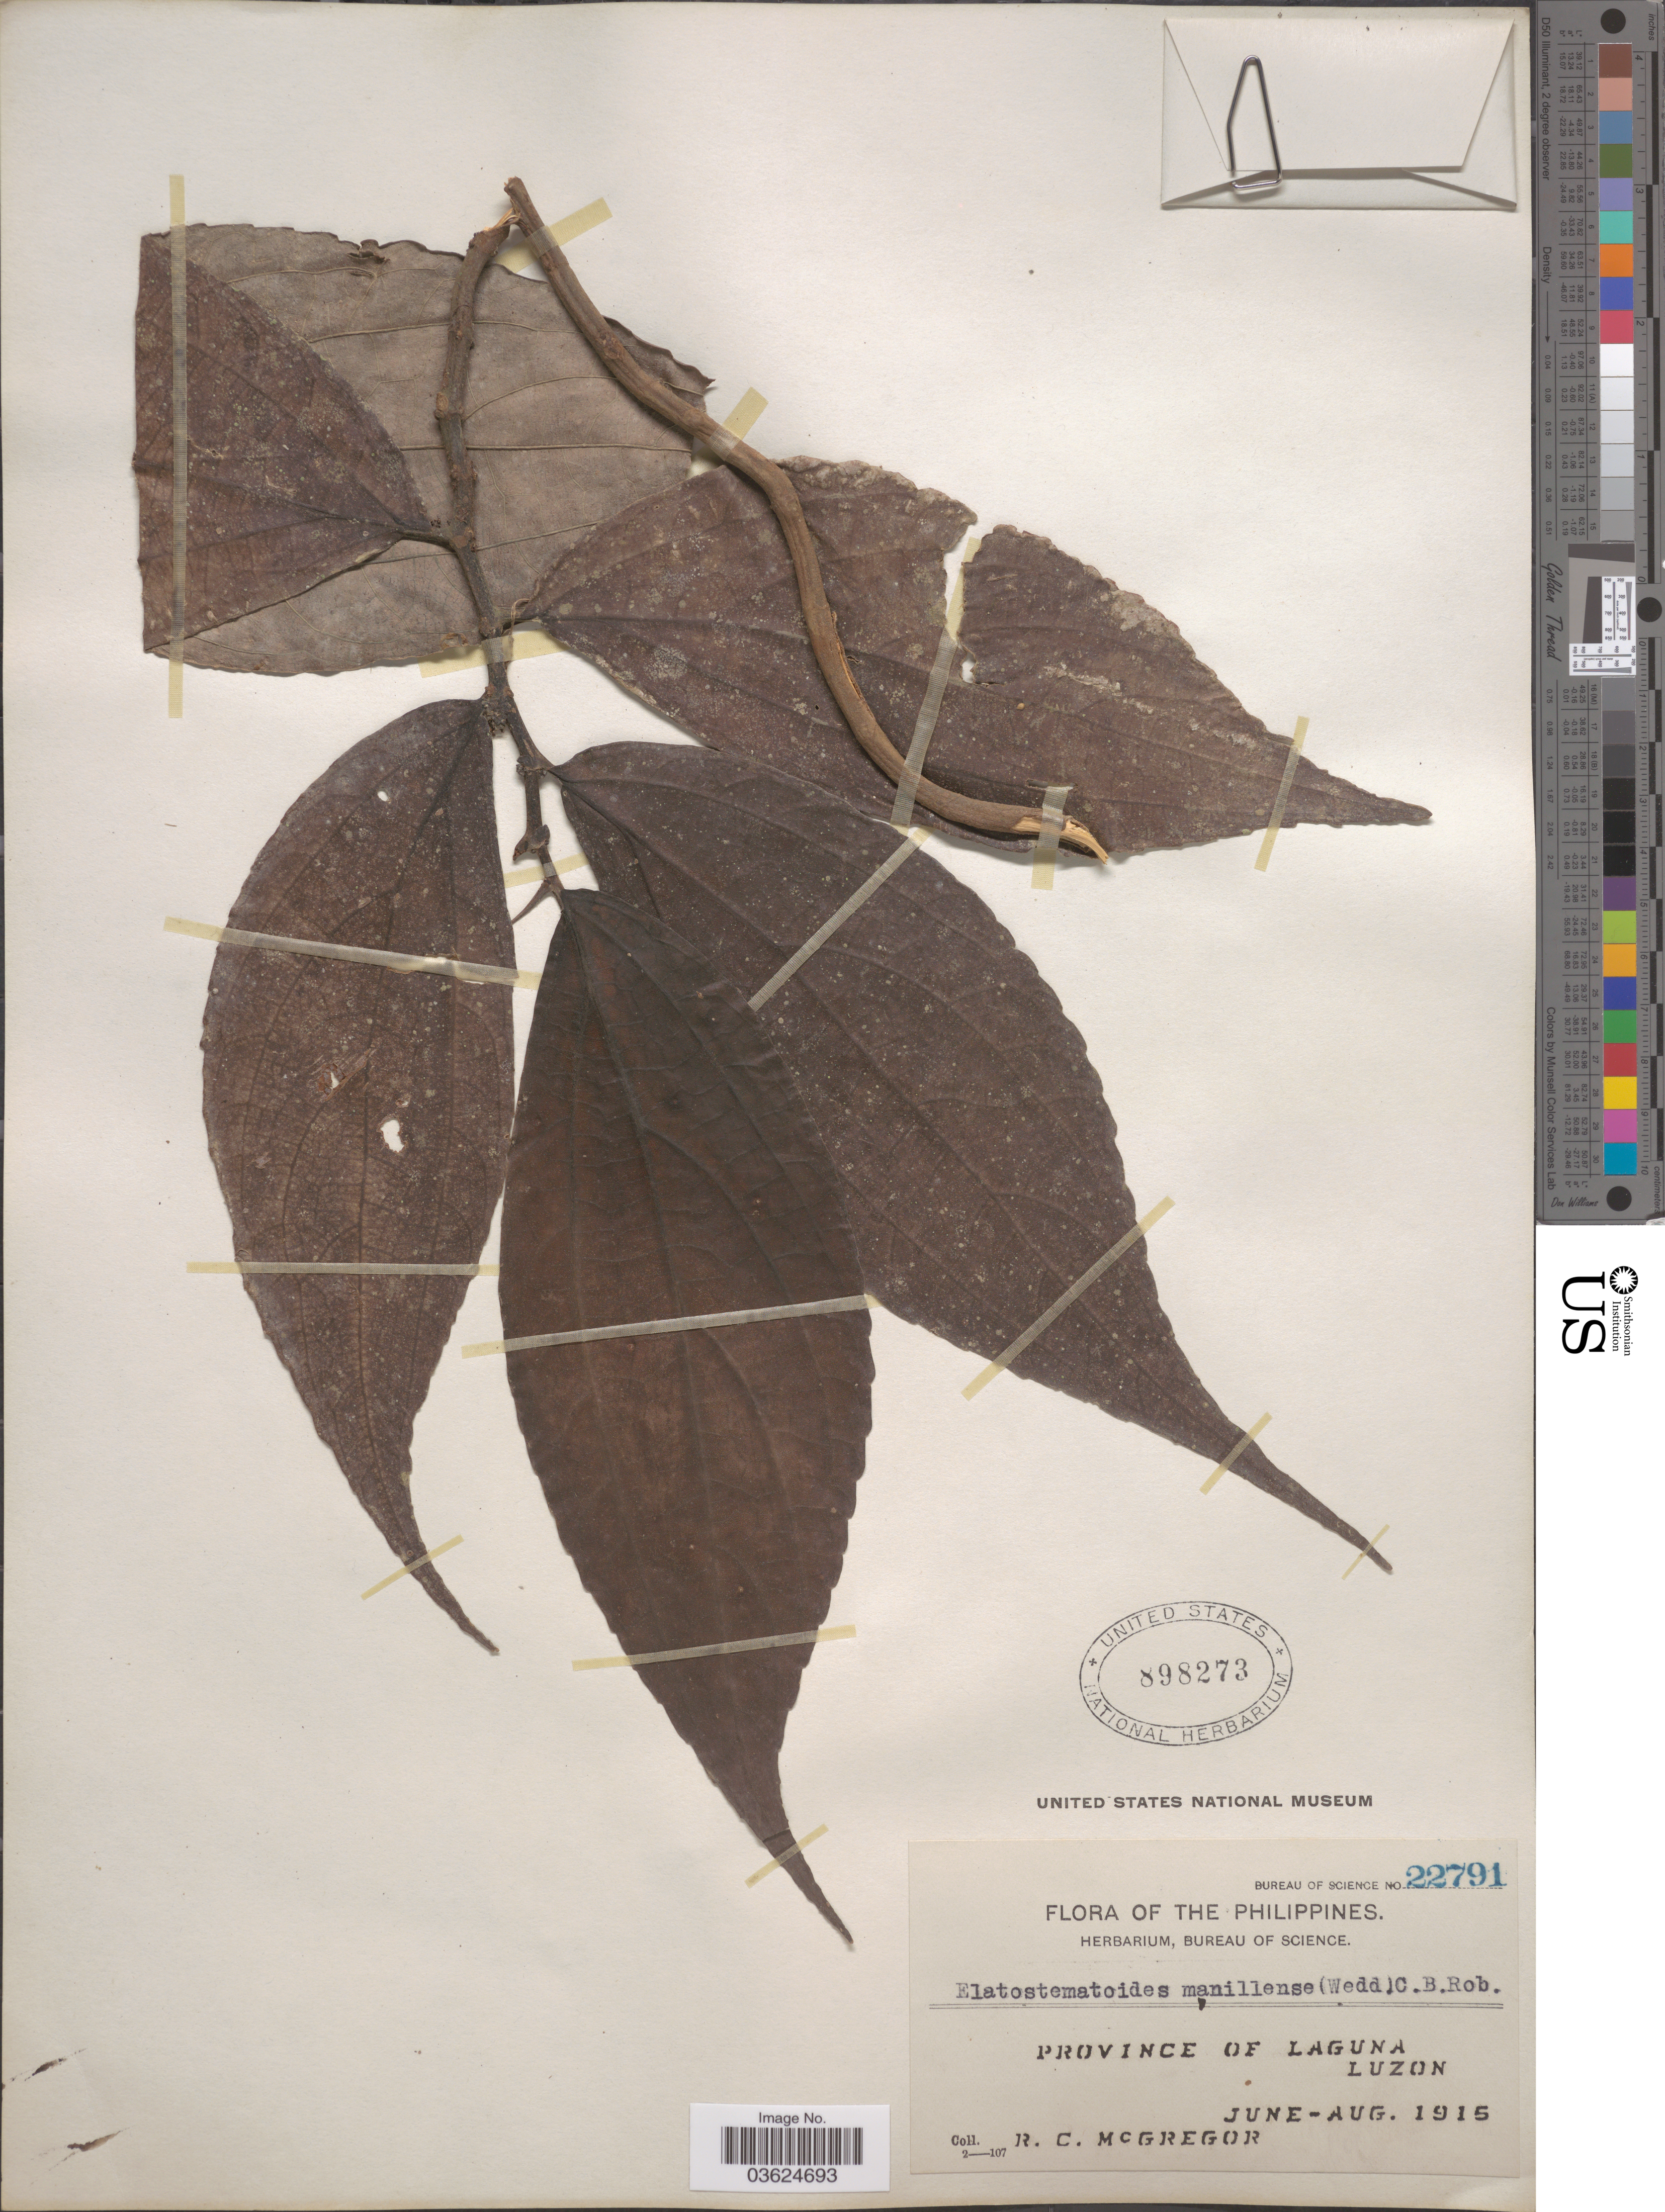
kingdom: Plantae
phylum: Tracheophyta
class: Magnoliopsida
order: Rosales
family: Urticaceae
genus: Elatostematoides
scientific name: Elatostematoides manillense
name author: (Wedd.) C.B. Rob.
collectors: R. C. McGregor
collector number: Bureau of Science 22791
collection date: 1915-06/1915-08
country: Philippines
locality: Province of Laguna. Luzon.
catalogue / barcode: US 898273